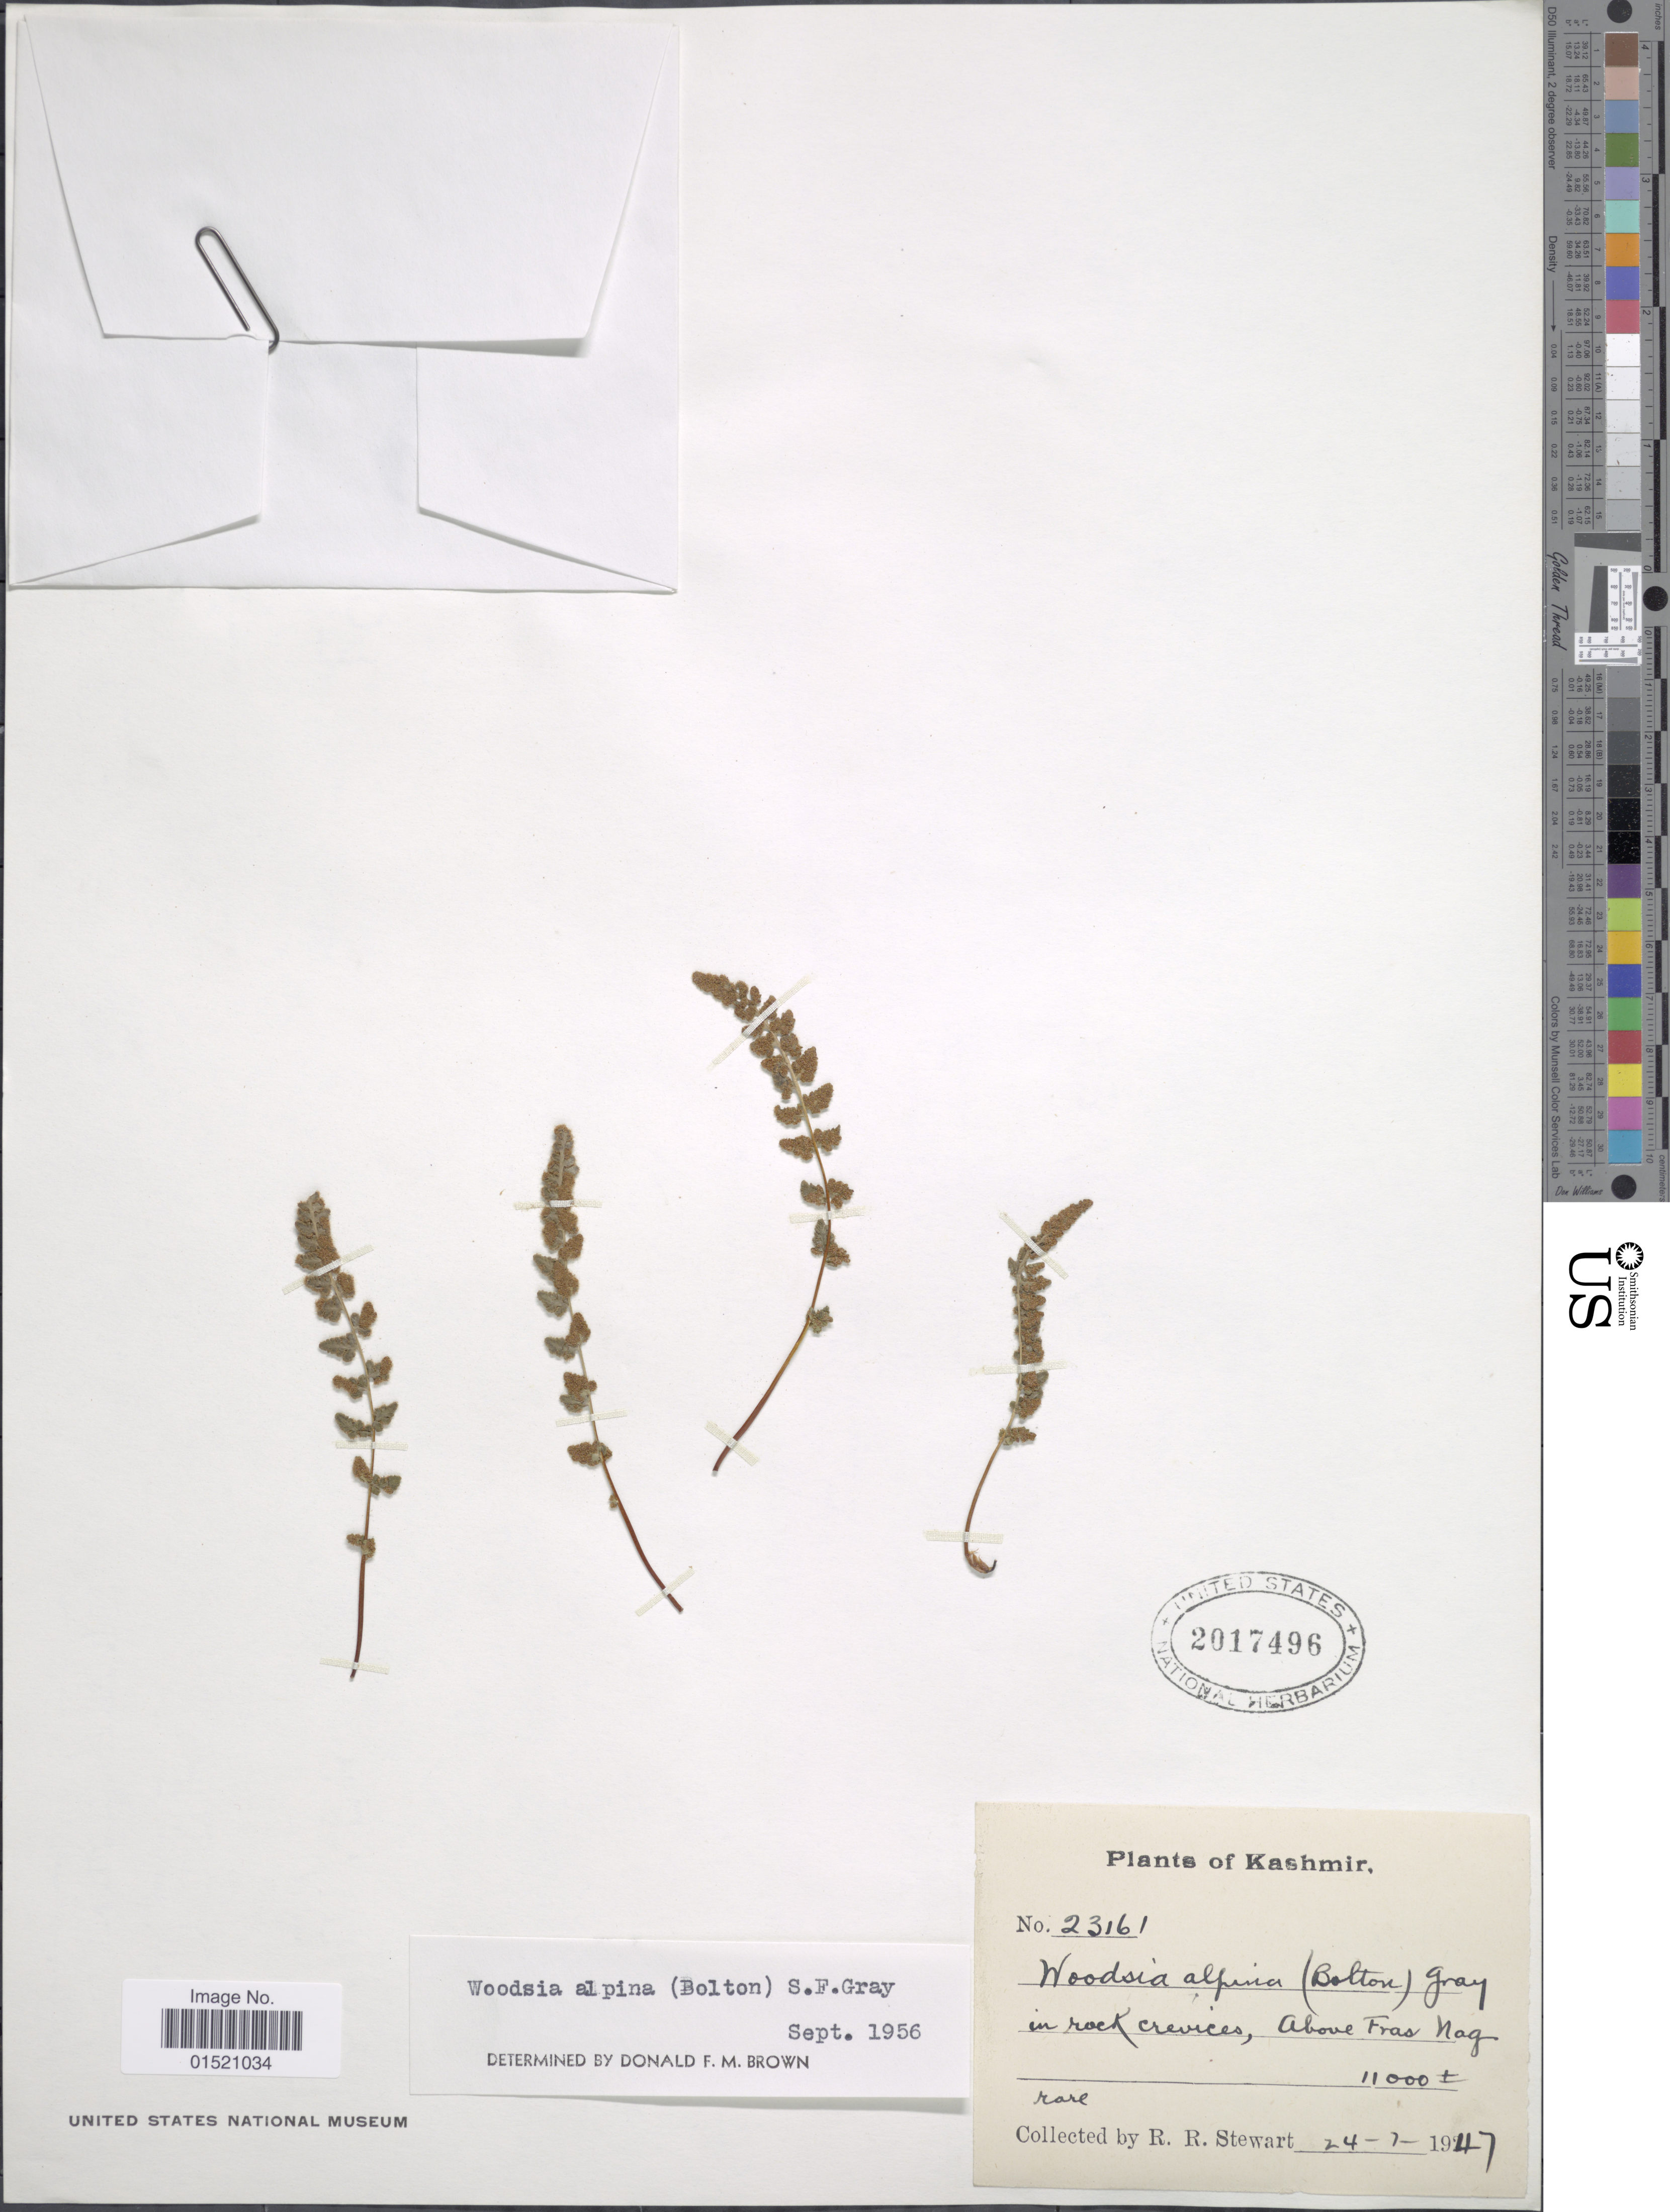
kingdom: Plantae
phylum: Tracheophyta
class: Polypodiopsida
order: Polypodiales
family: Woodsiaceae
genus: Woodsia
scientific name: Woodsia alpina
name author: (Bolton) S.F. Gray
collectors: R. R. Stewart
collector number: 23161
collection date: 1947-07-24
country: India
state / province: Jammu and Kashmir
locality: Kashmir, in rock crevices, Above Fras Nag.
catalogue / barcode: US 2017496